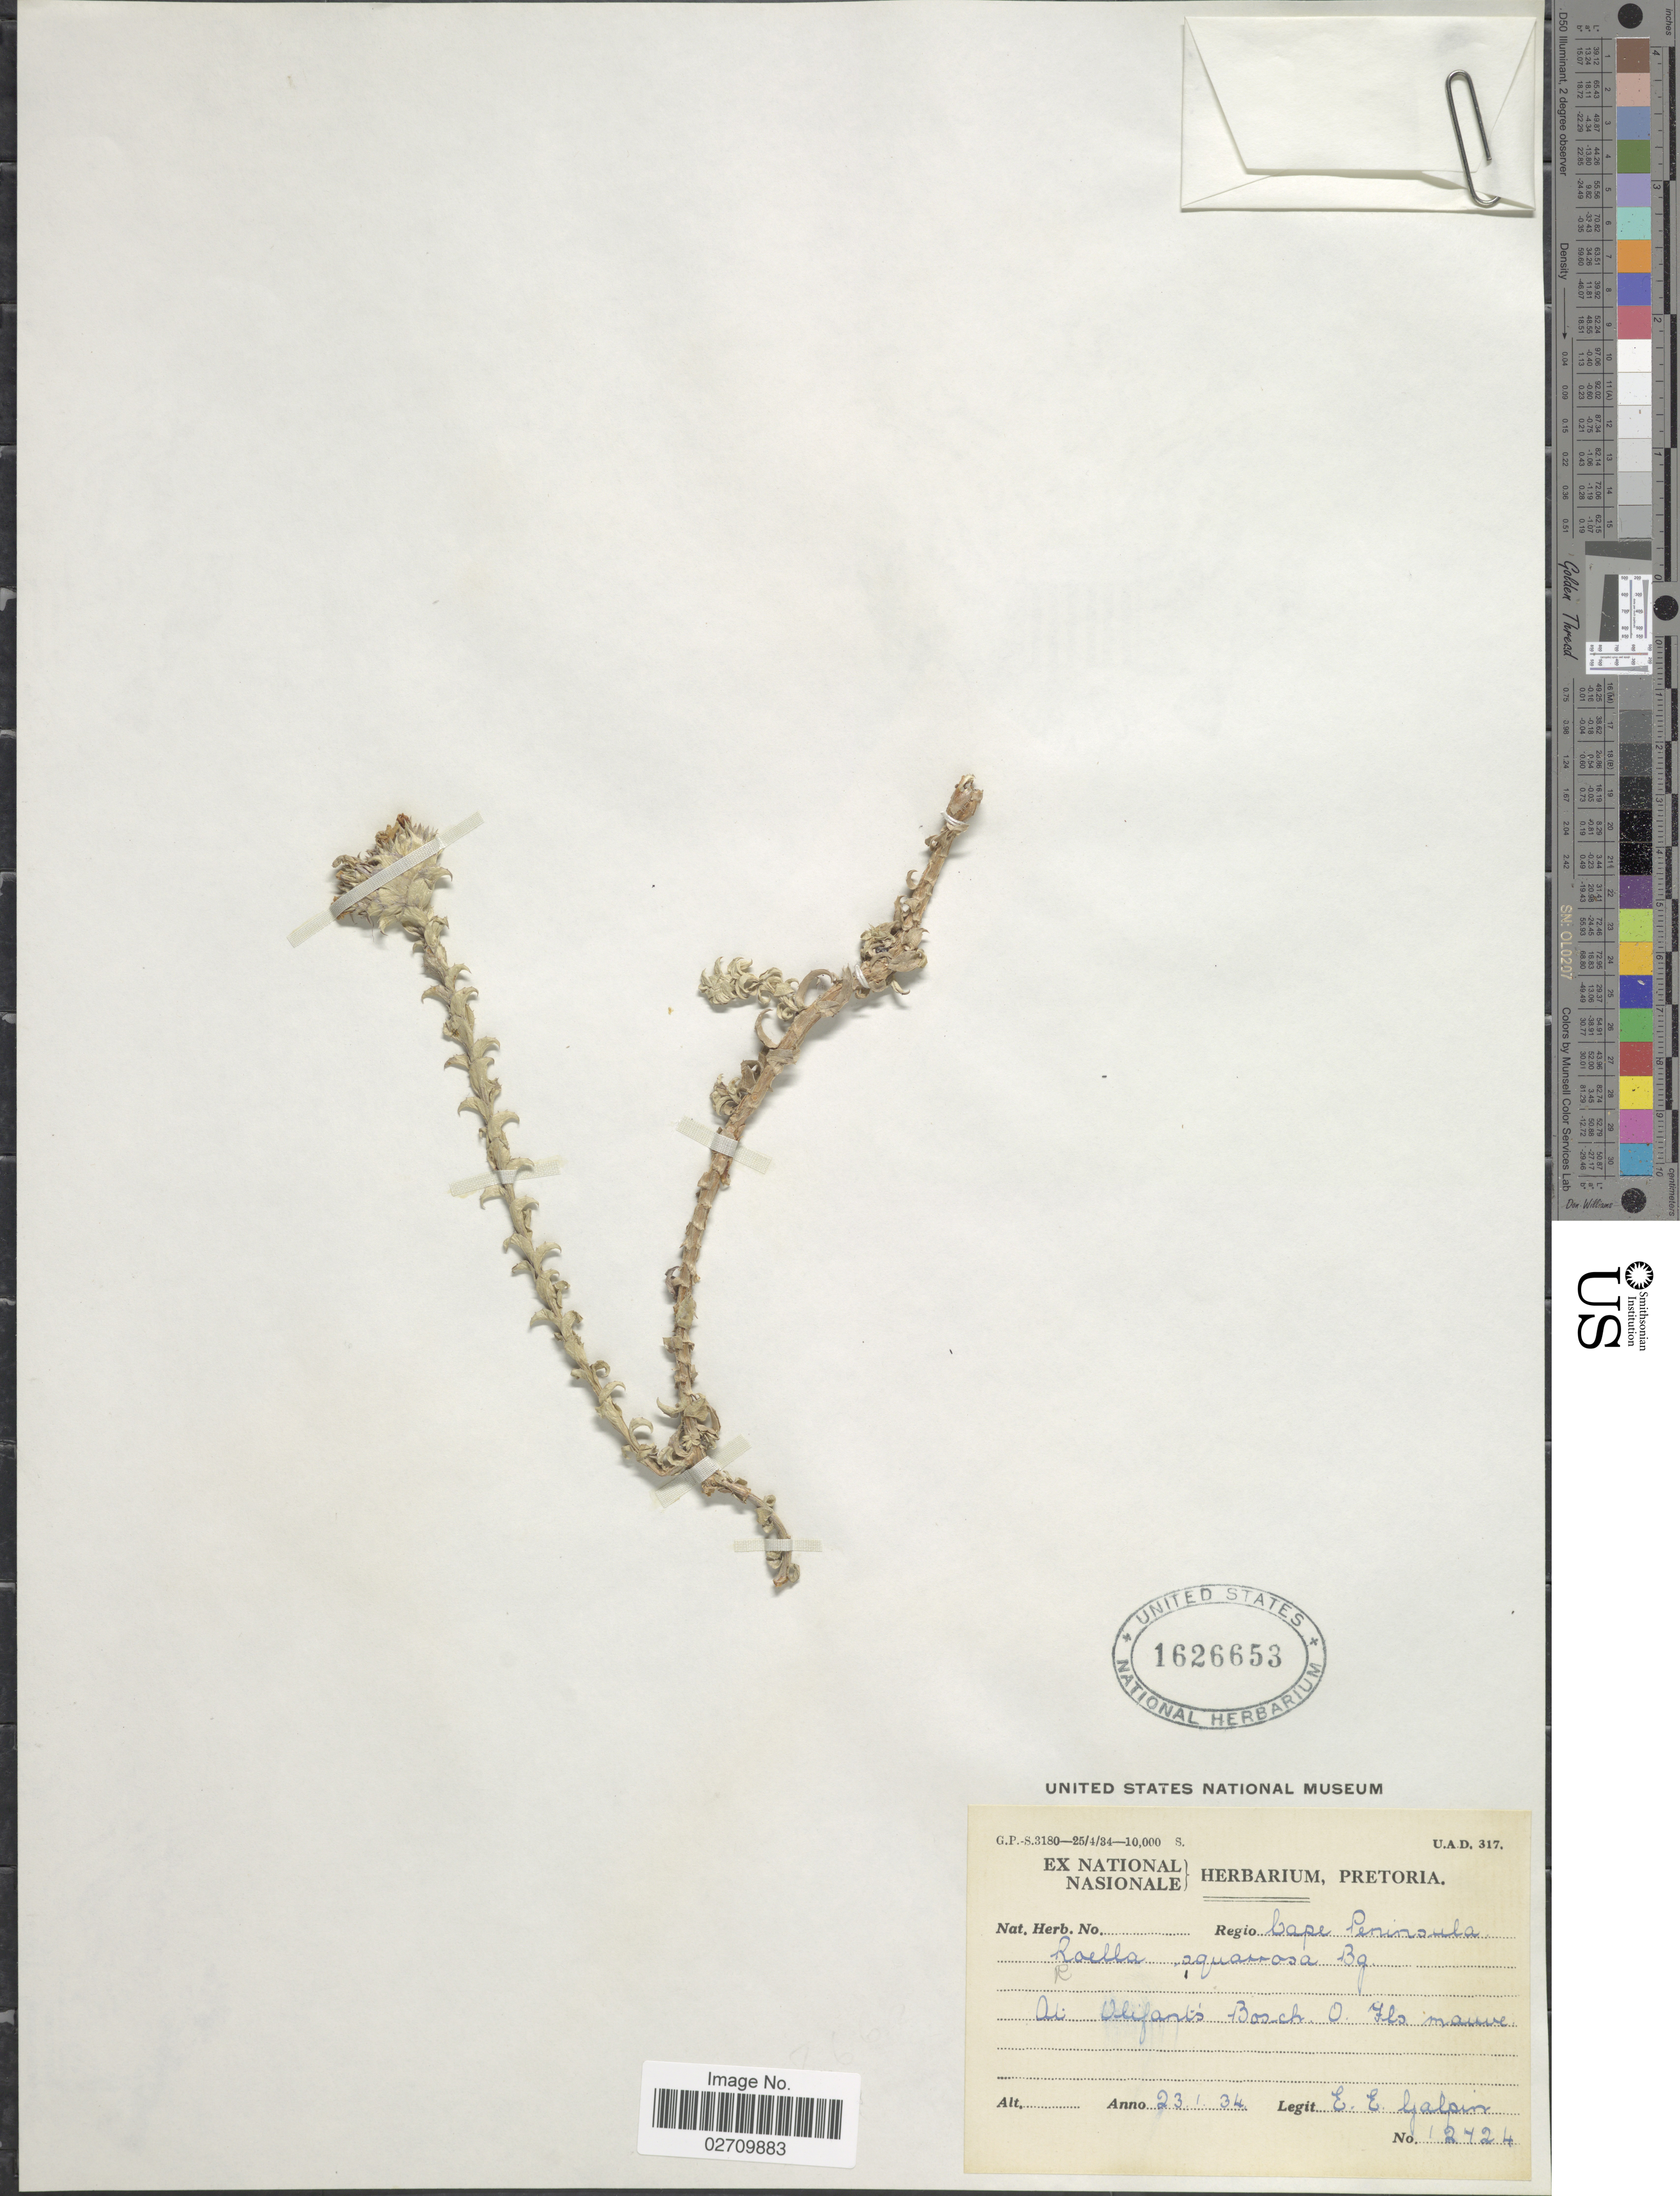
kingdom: Plantae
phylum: Tracheophyta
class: Magnoliopsida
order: Asterales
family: Campanulaceae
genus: Roella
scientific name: Roella squarrosa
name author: P.J. Bergius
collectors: E. Galpin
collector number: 12424*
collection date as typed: Transcribed d/m/y: 23/1/34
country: South Africa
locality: Cape Peninsula, At Olifants Bosch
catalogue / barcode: US 1626653